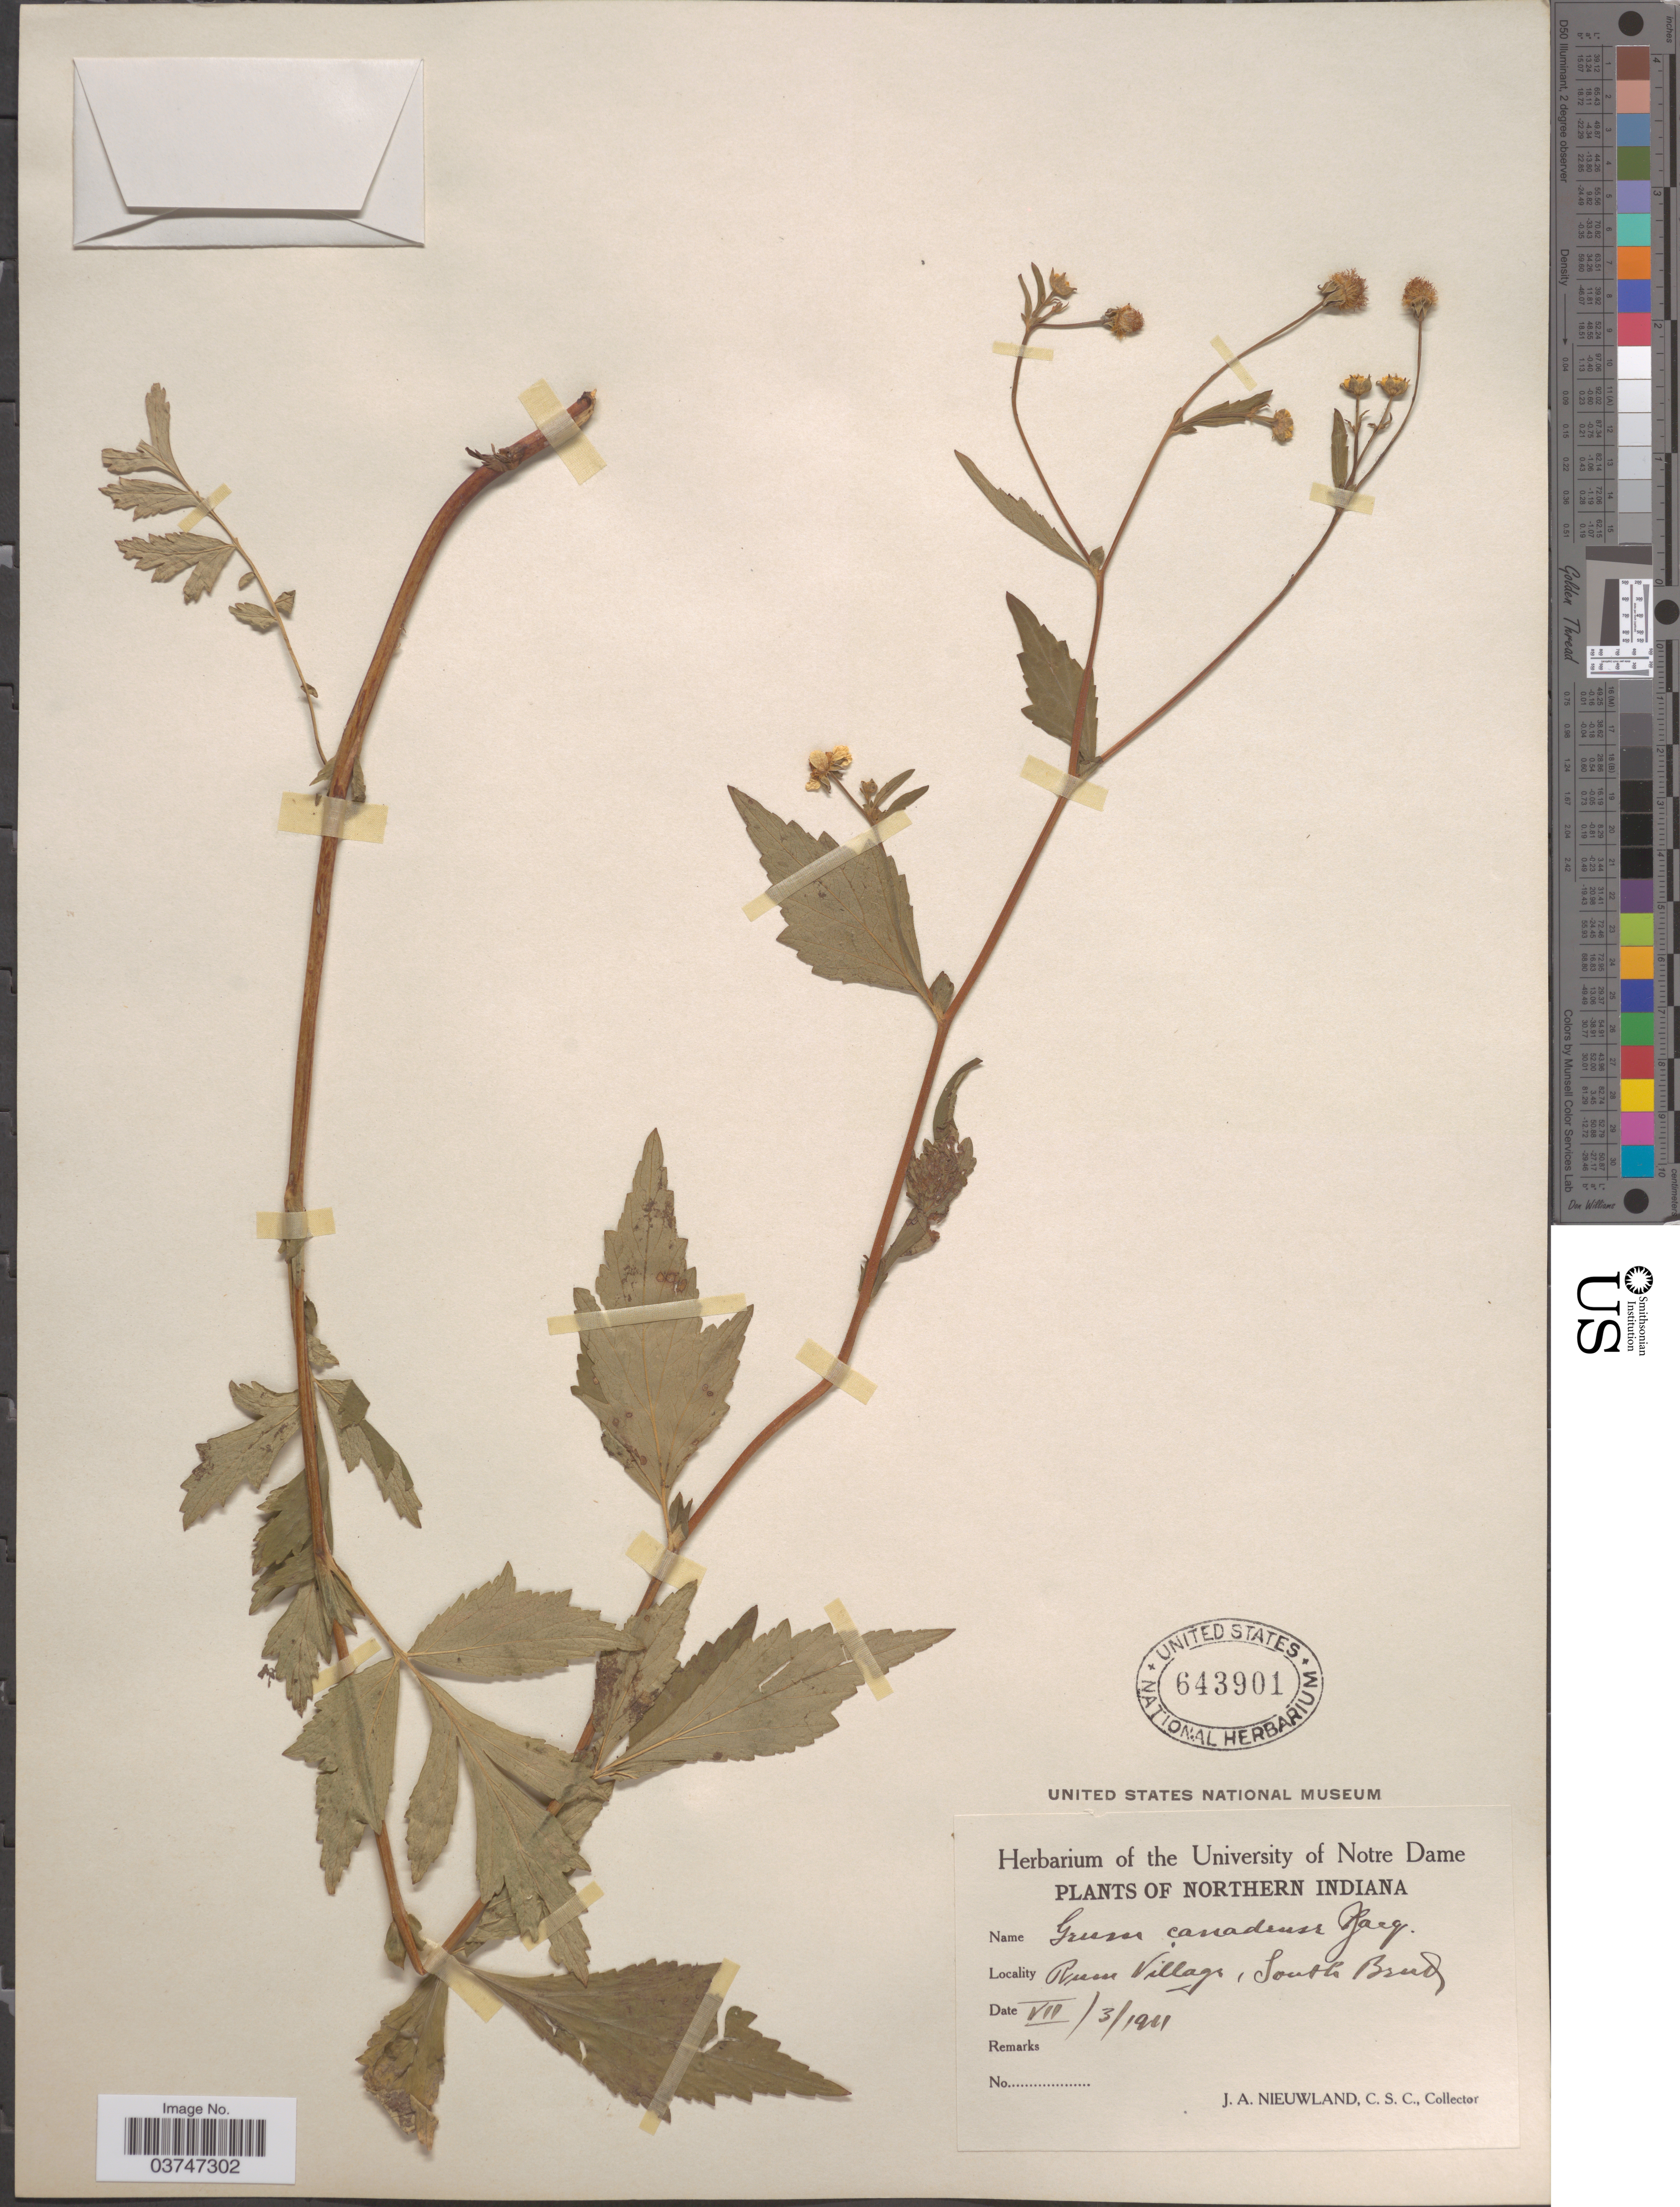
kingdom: Plantae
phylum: Tracheophyta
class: Magnoliopsida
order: Rosales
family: Rosaceae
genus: Geum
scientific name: Geum canadense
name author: Jacq.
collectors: J. A. Nieuwland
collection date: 1911-08-03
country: United States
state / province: Indiana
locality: Northern Indiana. Rum Village, South Bend.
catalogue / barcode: US 643901